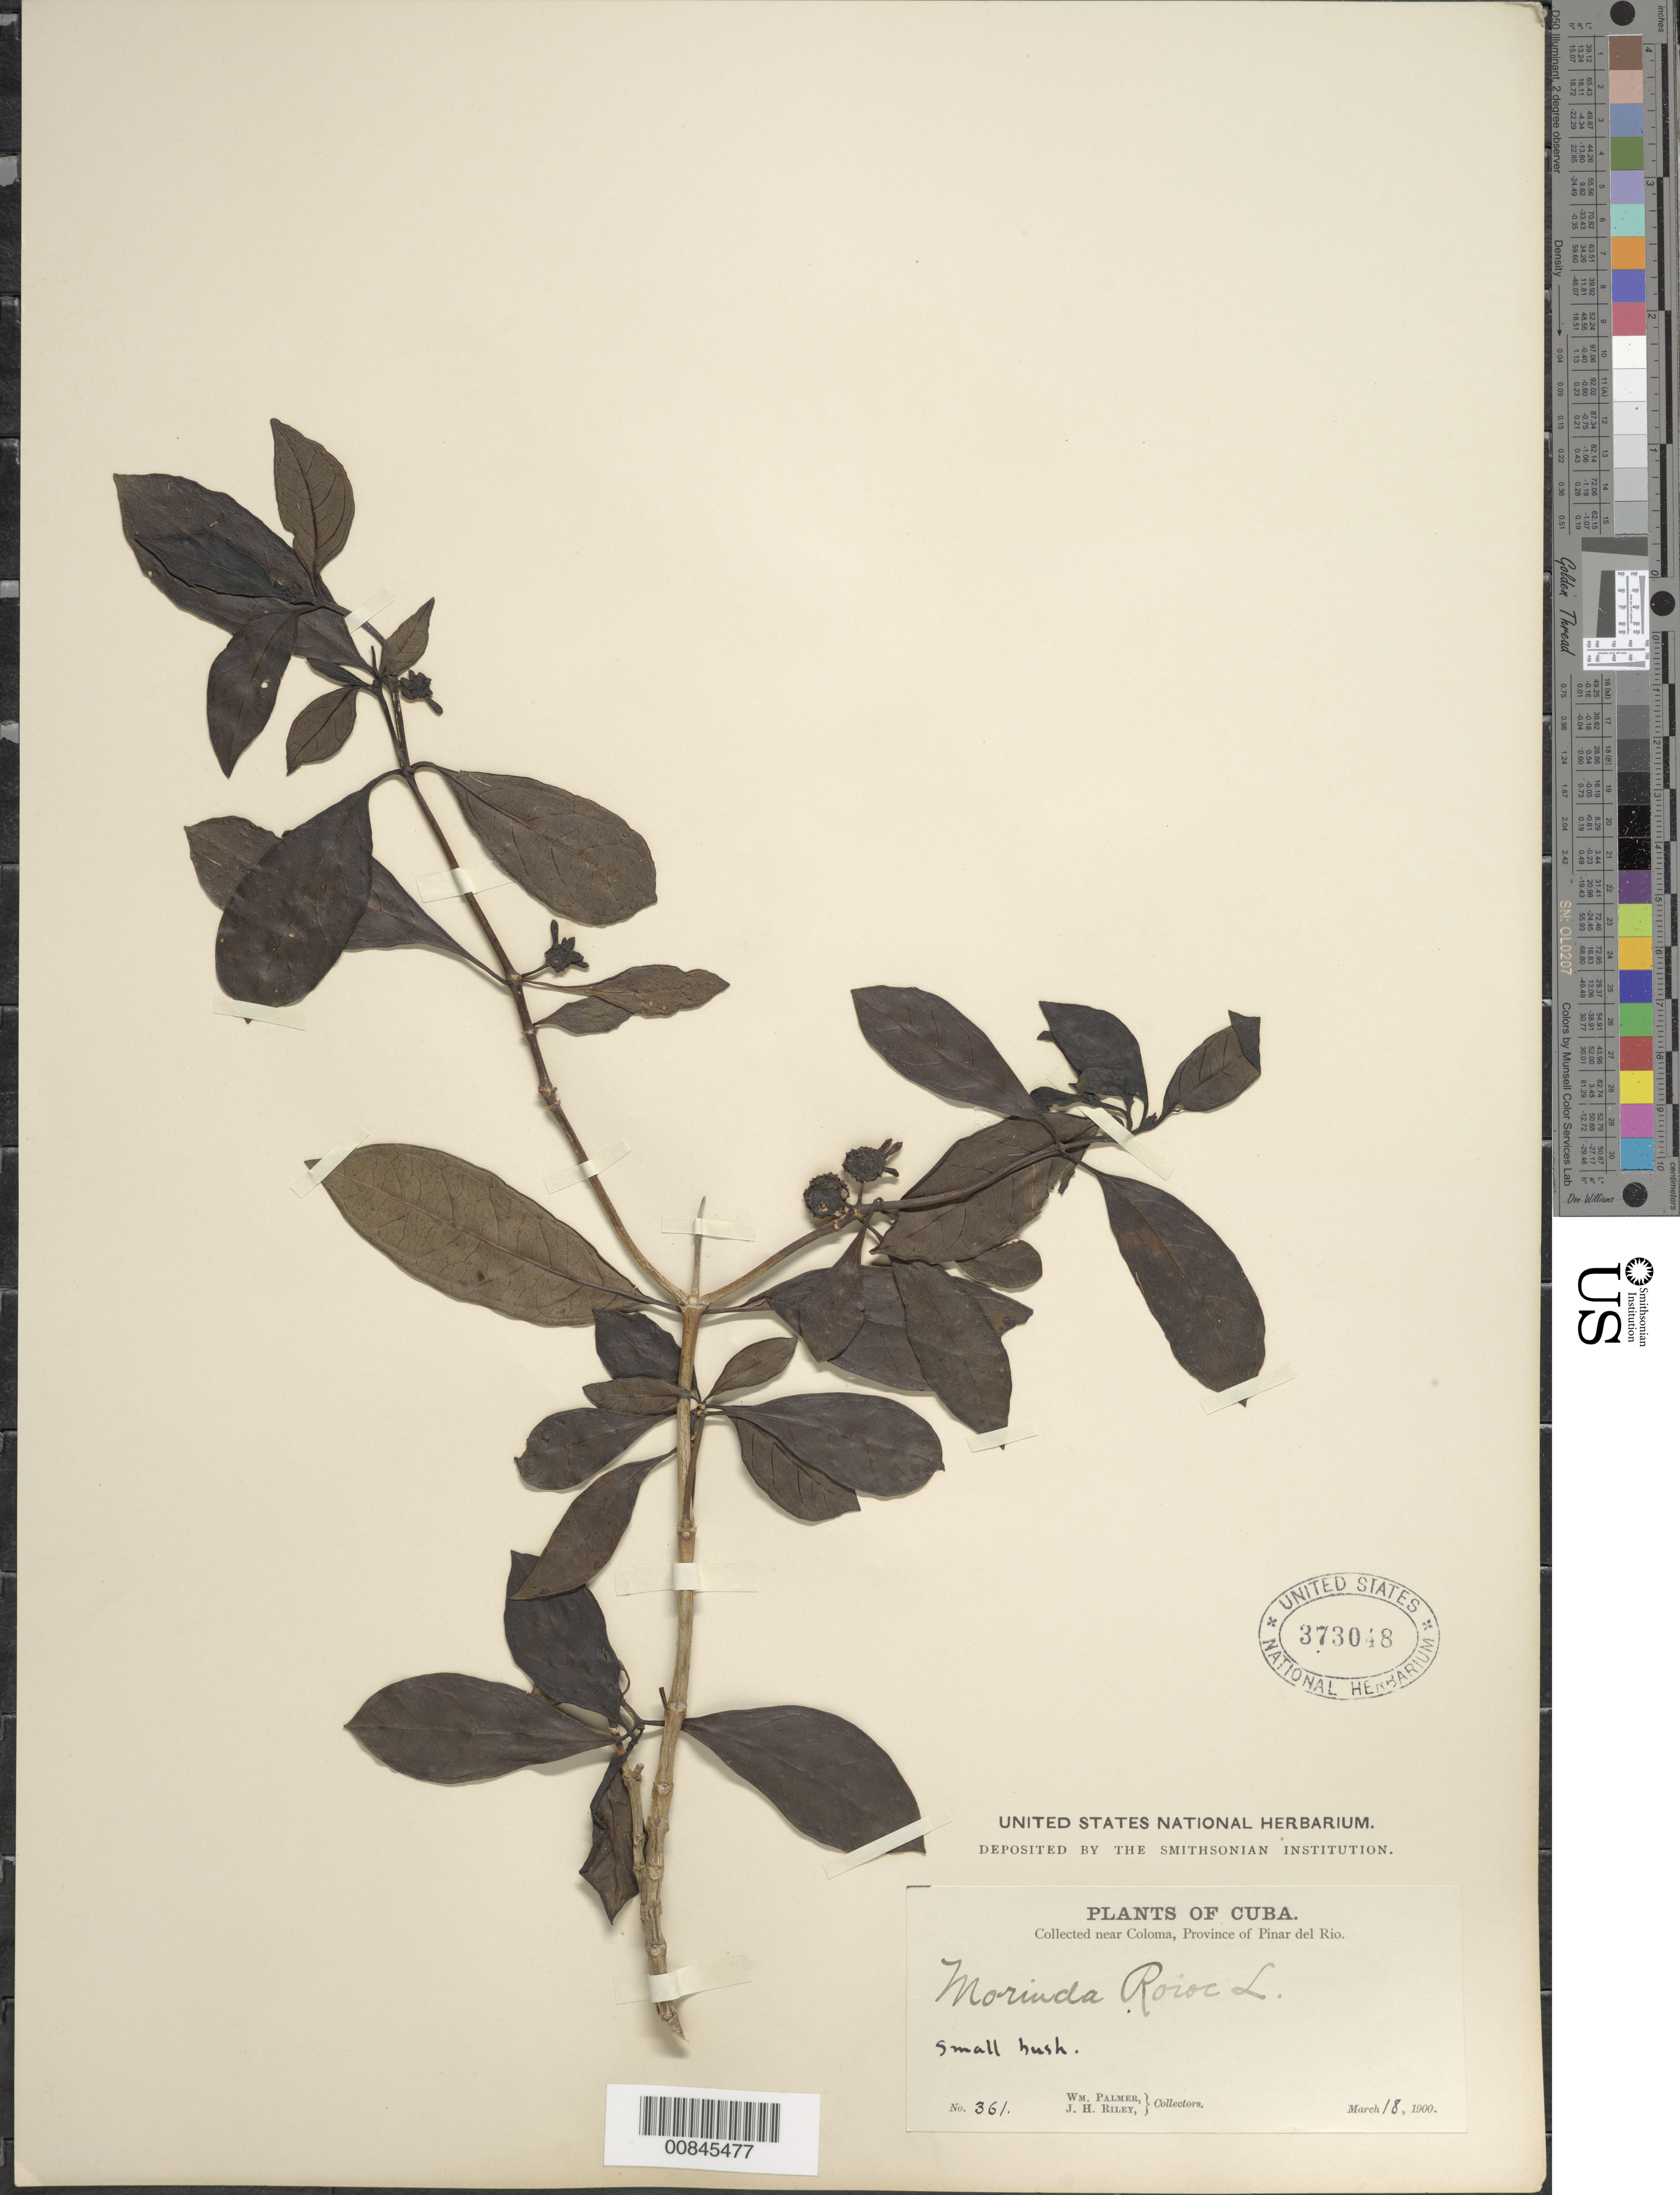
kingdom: Plantae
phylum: Tracheophyta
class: Magnoliopsida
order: Gentianales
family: Rubiaceae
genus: Morinda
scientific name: Morinda royoc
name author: L.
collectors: W. Palmer & J. H. Riley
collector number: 361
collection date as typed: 18 Mar 1900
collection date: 1900-03-18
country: Cuba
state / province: Pinar del Río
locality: Near Coloma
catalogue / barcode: US 373048